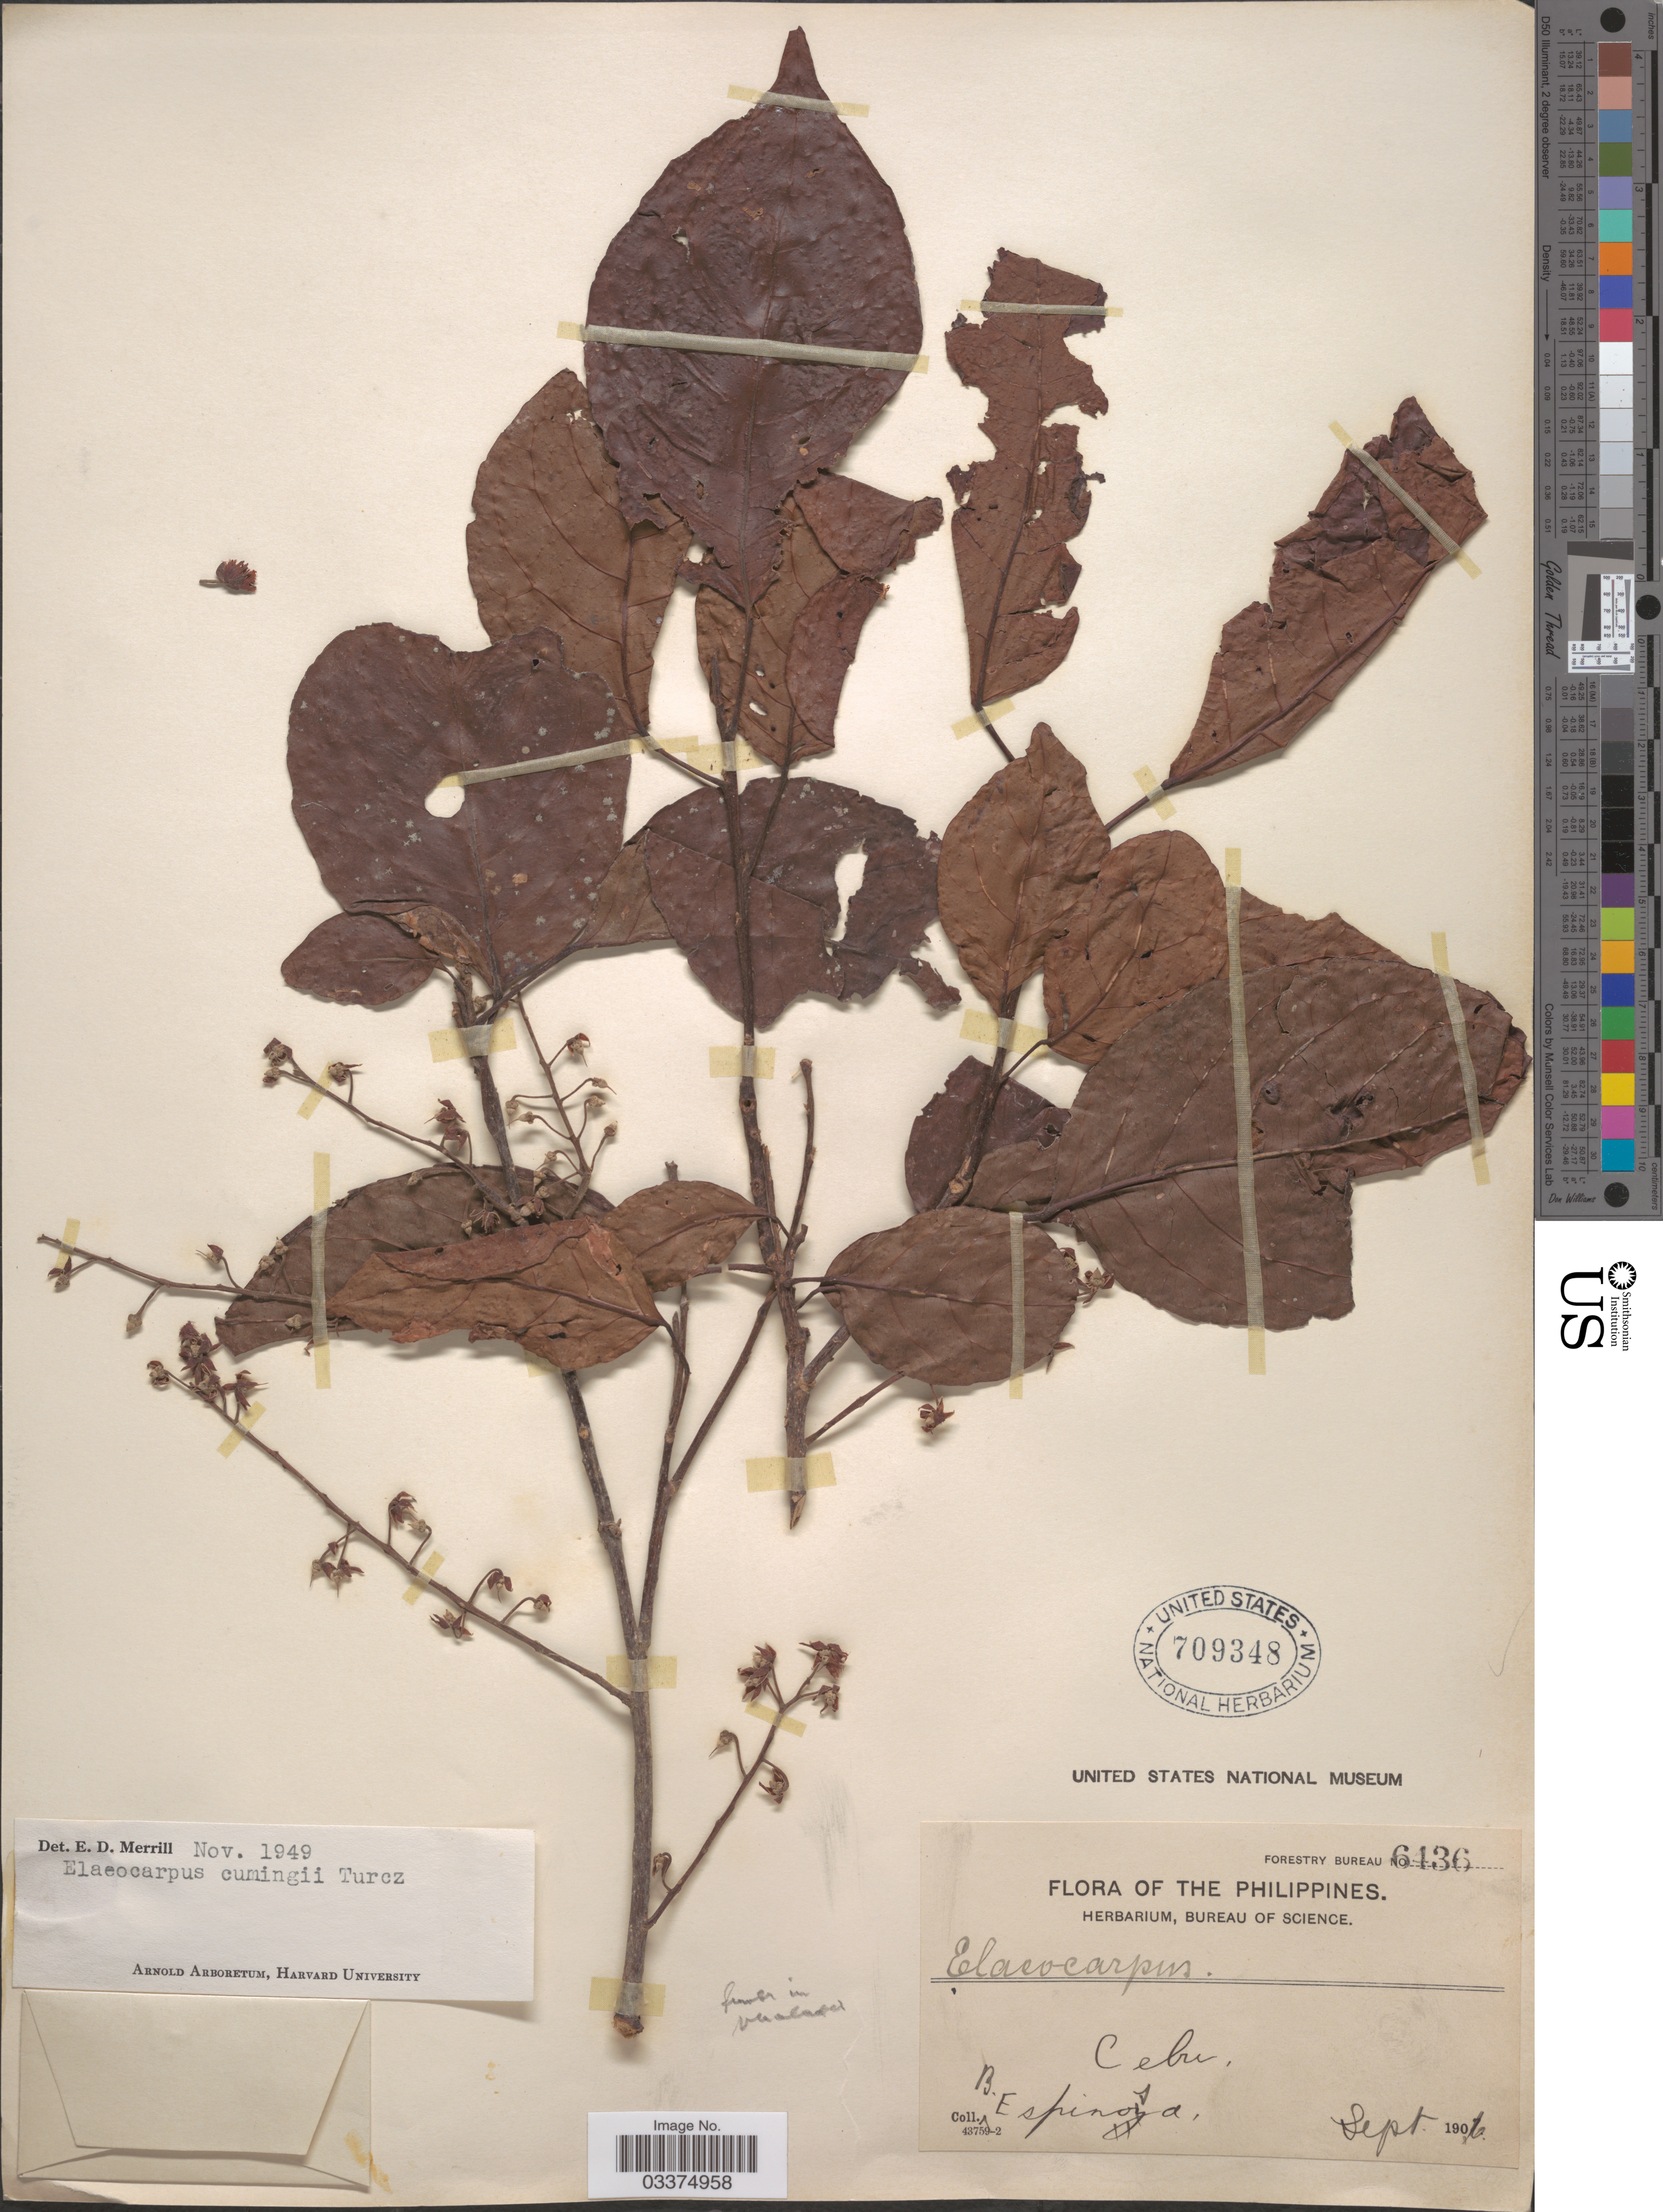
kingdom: Plantae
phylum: Tracheophyta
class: Magnoliopsida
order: Oxalidales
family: Elaeocarpaceae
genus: Elaeocarpus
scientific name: Elaeocarpus cumingii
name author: Turcz.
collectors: B. Espinosa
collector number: Forestry Bureau 6436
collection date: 1906-09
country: Philippines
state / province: Central Visayas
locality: Cebu.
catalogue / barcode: US 709348